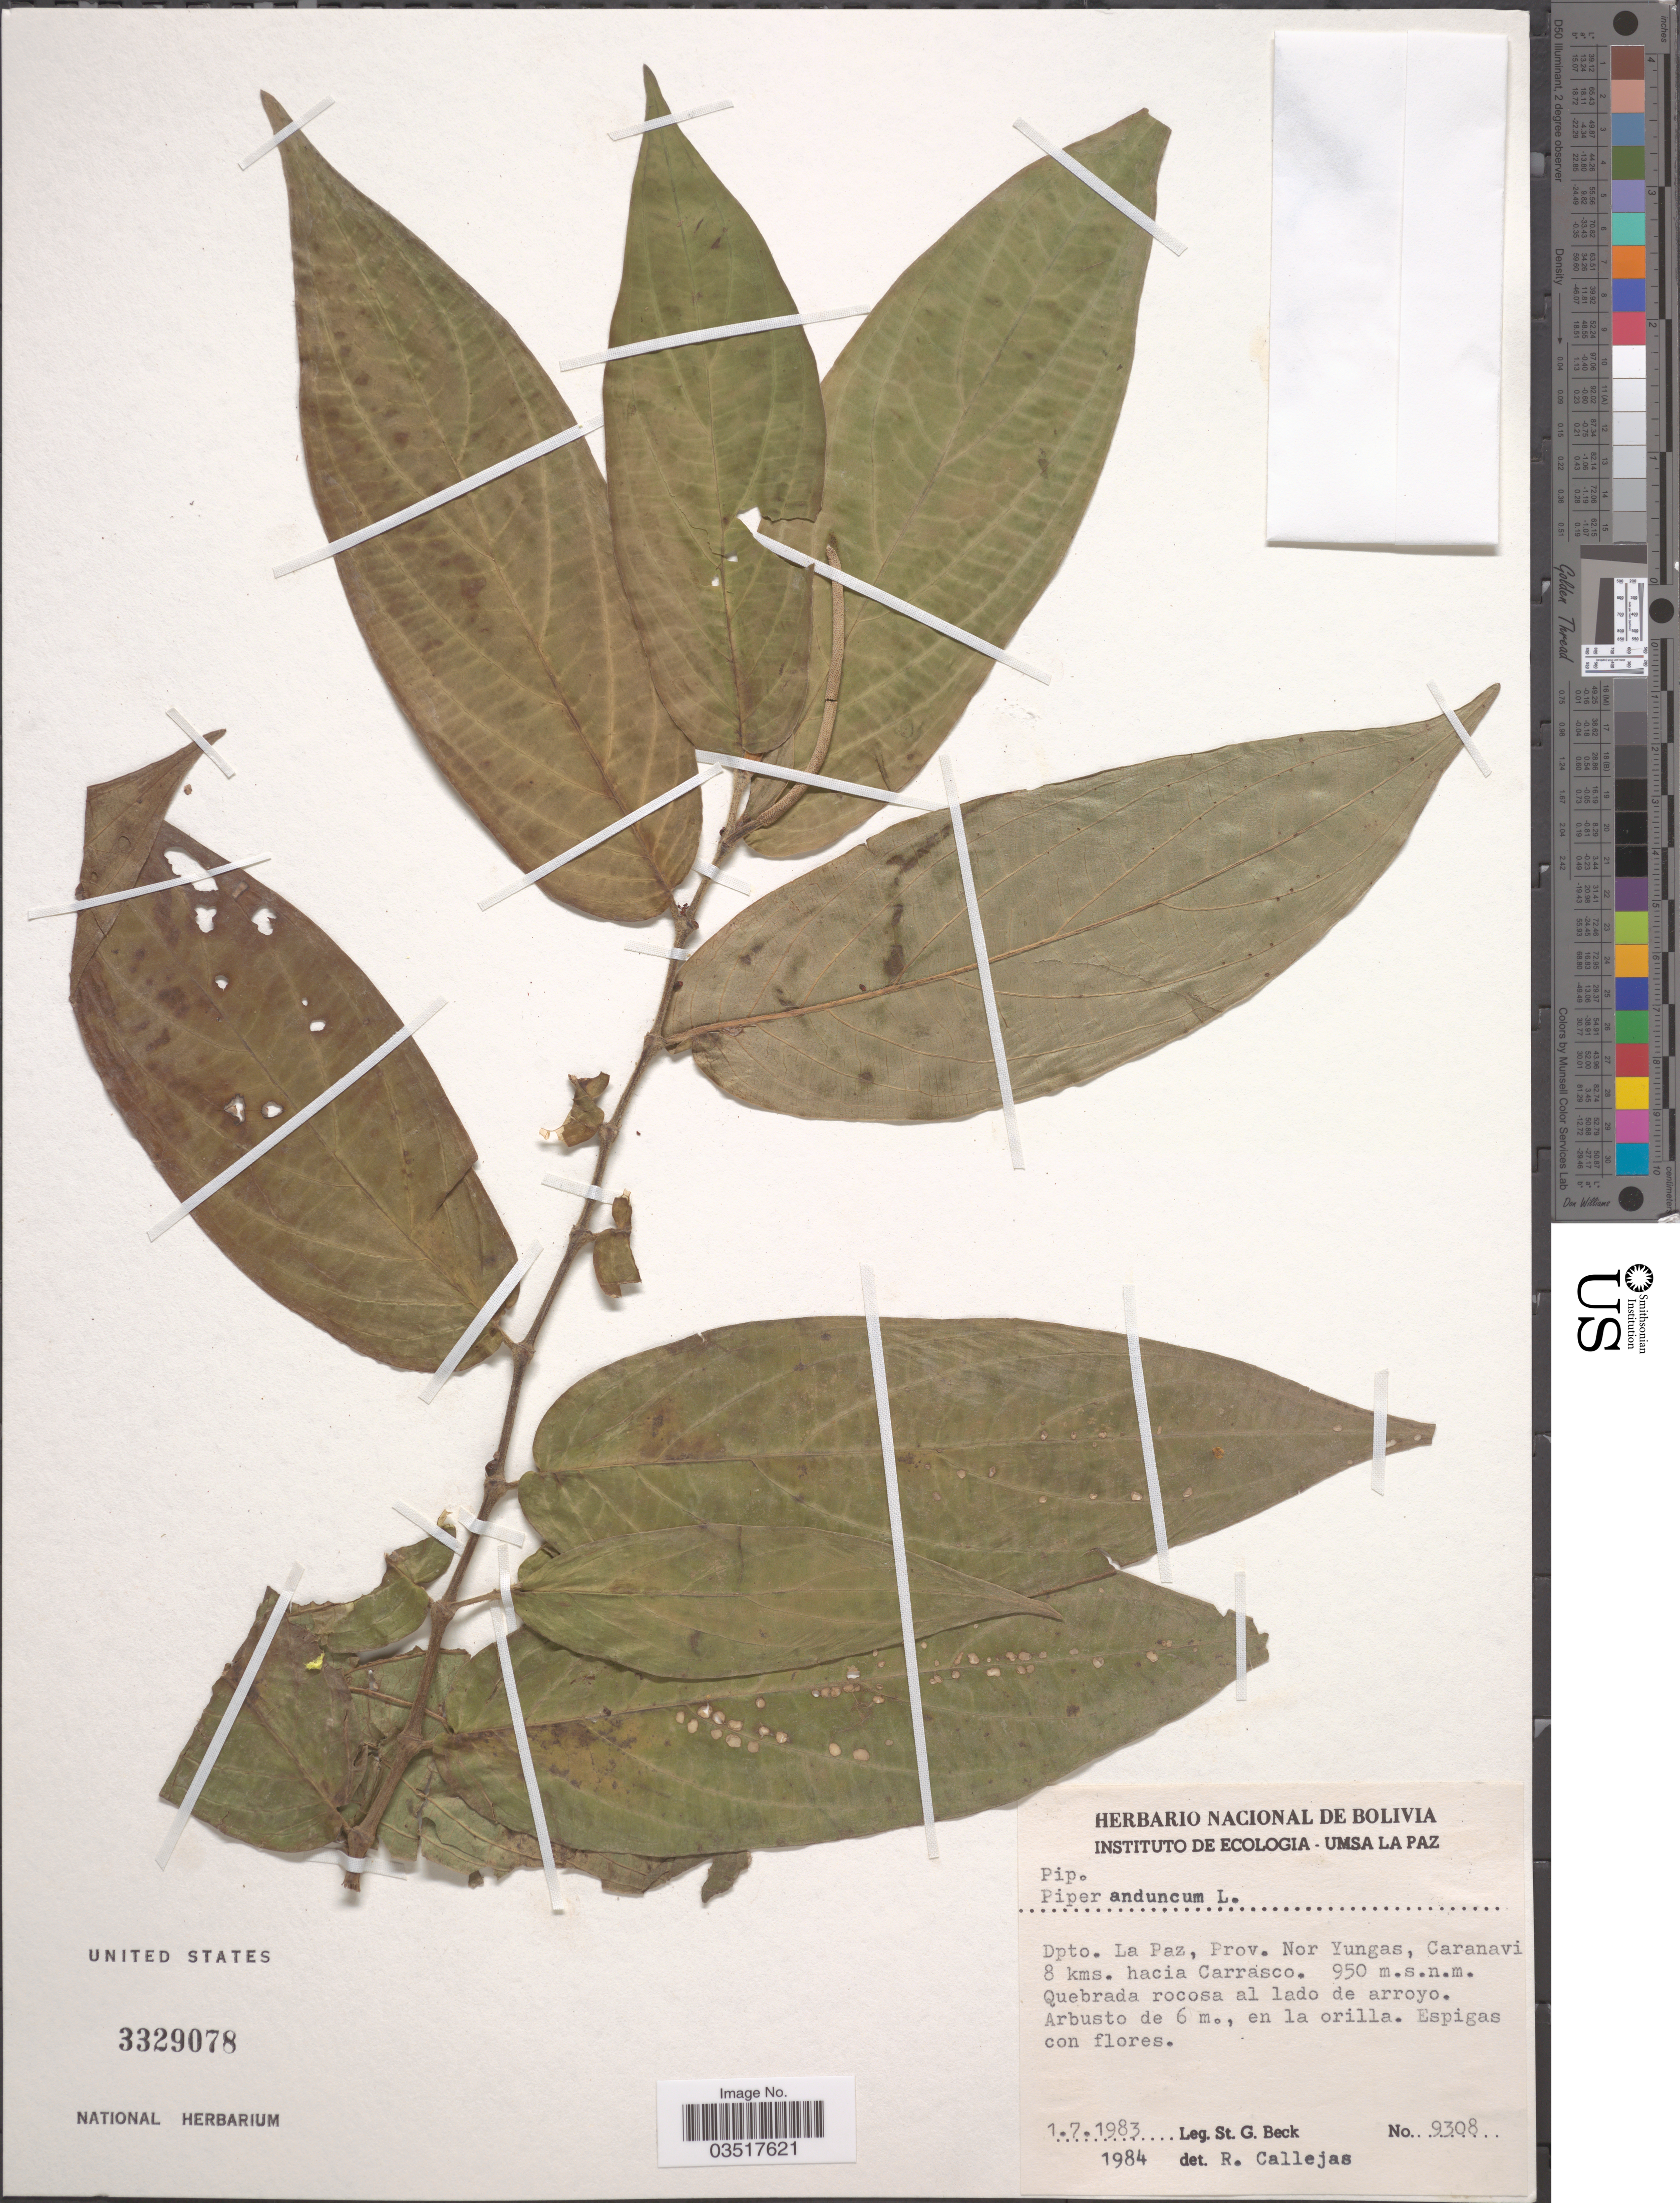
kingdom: Plantae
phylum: Tracheophyta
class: Magnoliopsida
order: Piperales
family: Piperaceae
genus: Piper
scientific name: Piper aduncum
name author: L.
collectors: S. G. Beck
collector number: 9308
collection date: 1983-07-01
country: Bolivia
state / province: La Paz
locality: Dpto. La Paz, Prov. Nor Yungas, Caranavi 8 kms. hacia Carrasco.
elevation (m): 950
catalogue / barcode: US 3329078